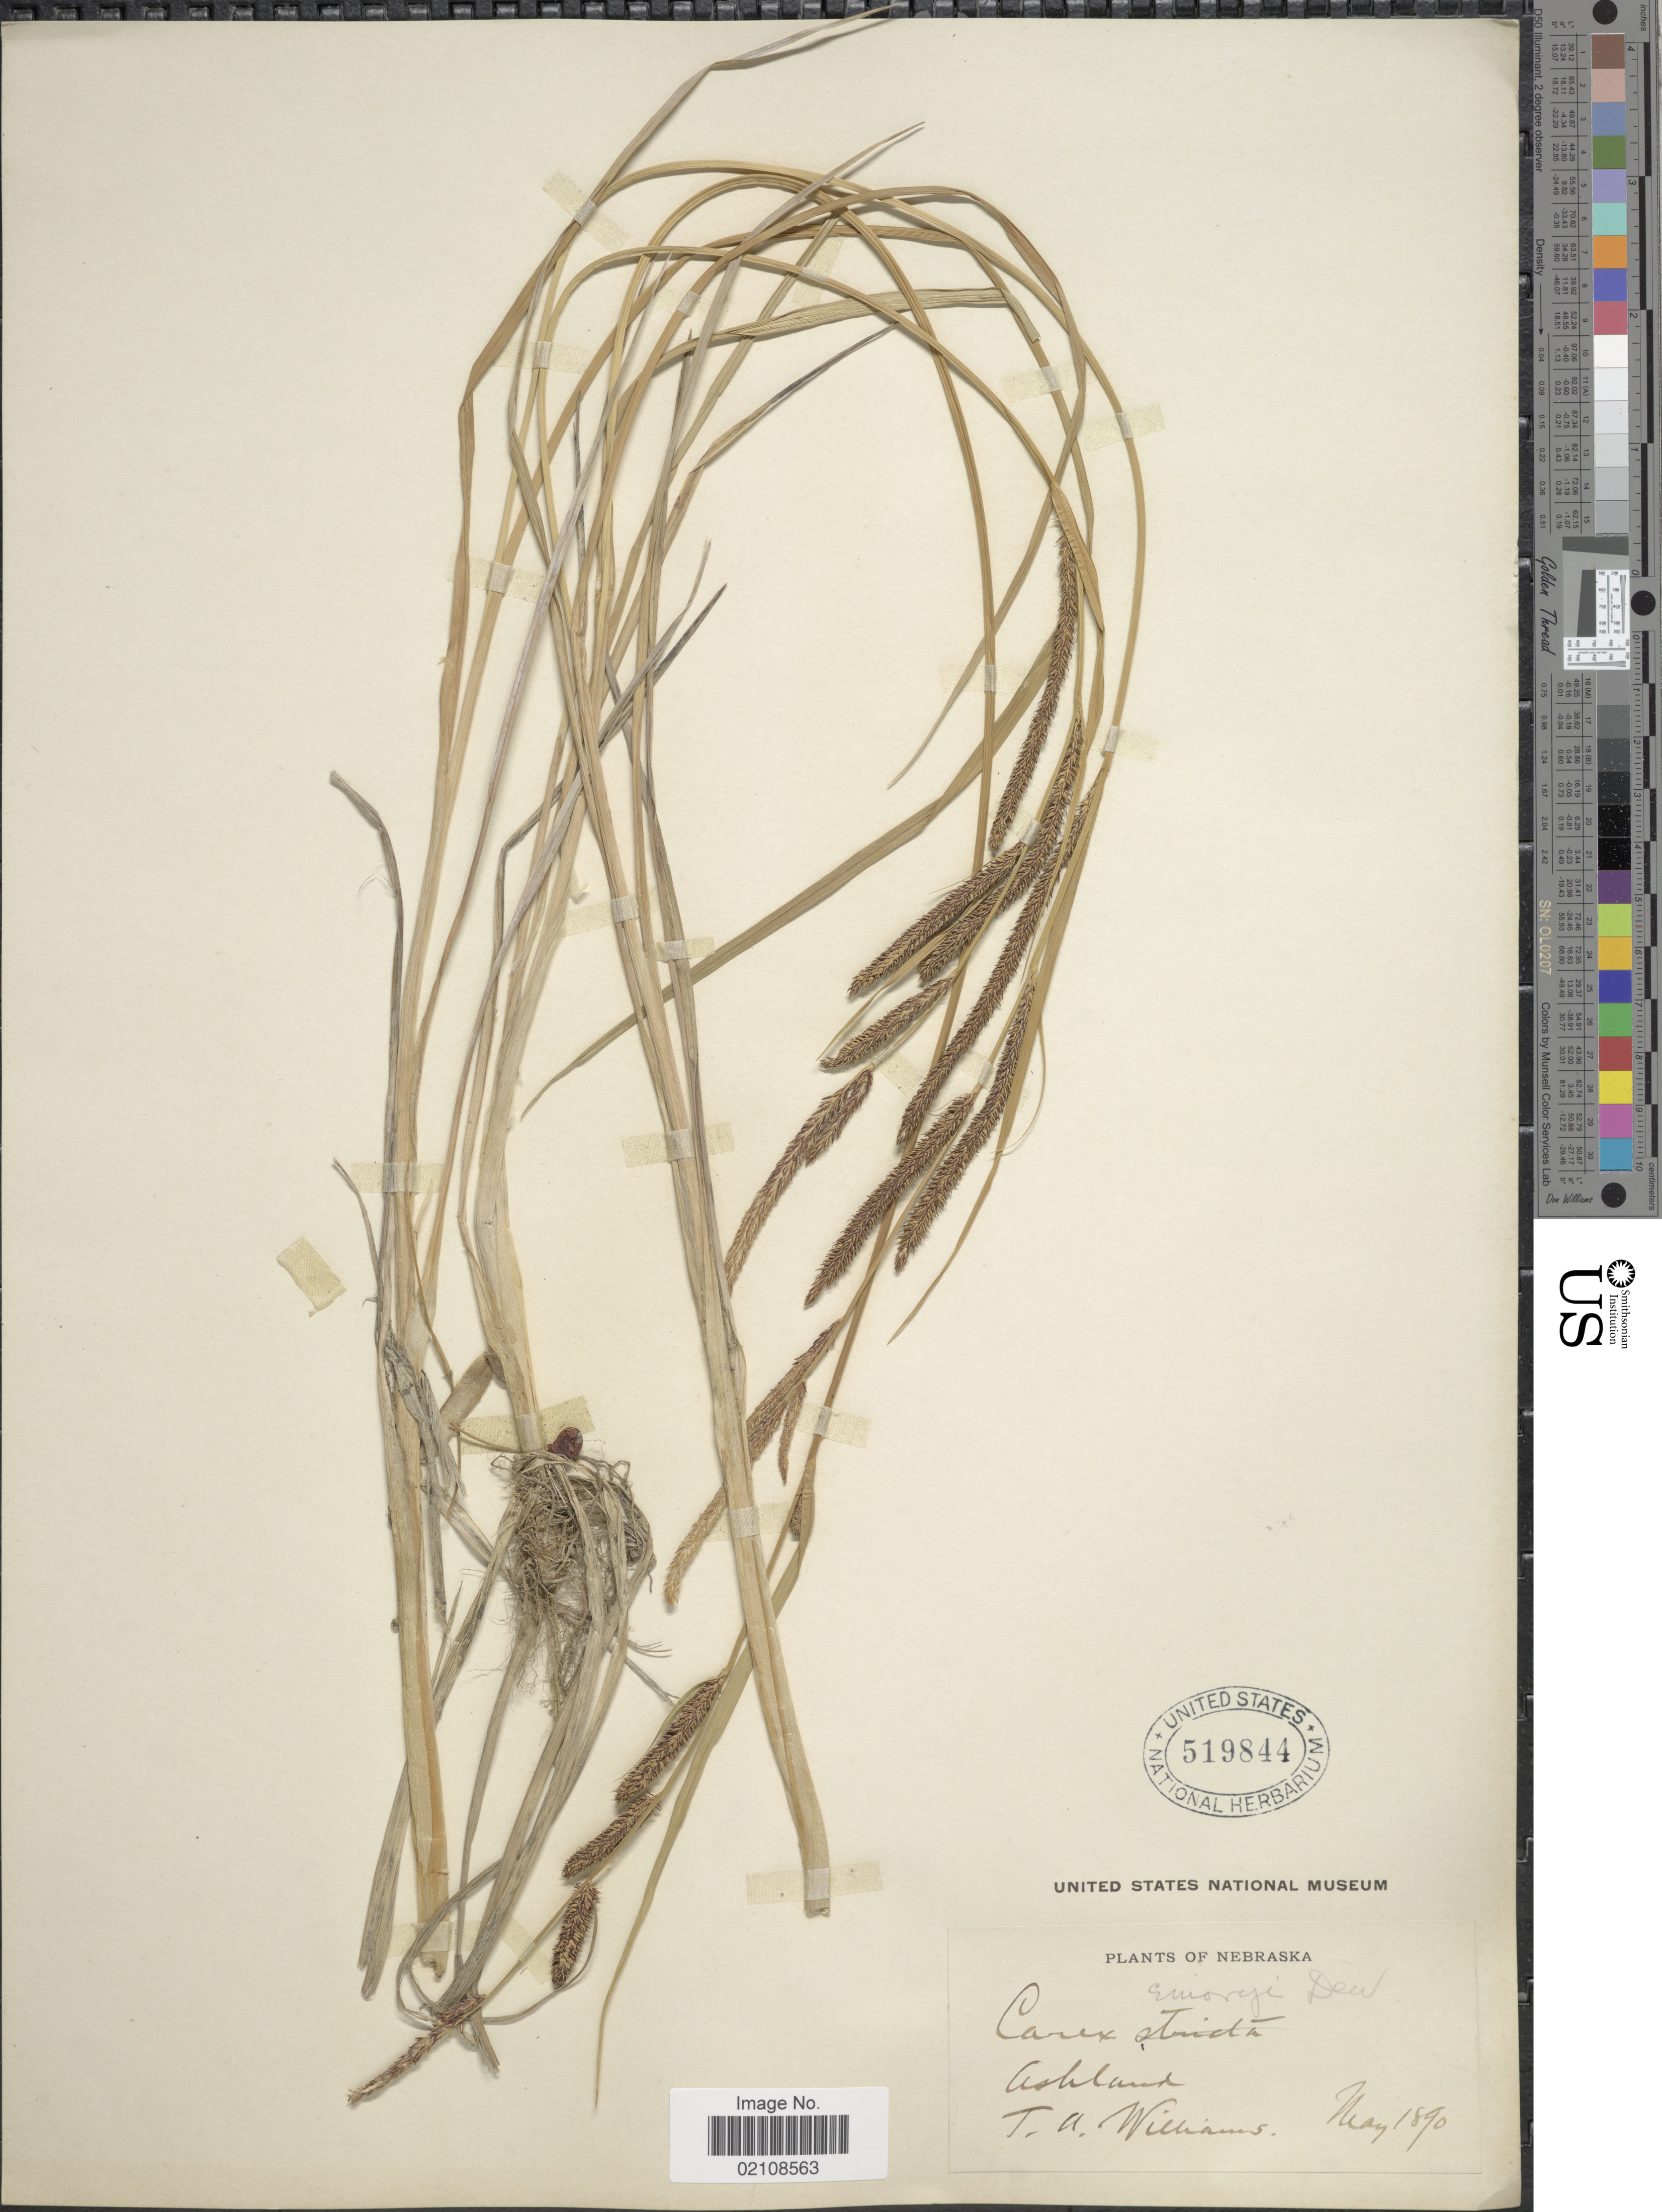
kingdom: Plantae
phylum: Tracheophyta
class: Liliopsida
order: Poales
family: Cyperaceae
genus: Carex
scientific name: Carex emoryi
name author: Dewey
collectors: T. A. Williams (herbarium)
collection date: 1890-05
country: United States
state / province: Nebraska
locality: Ashland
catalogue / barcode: US 519844